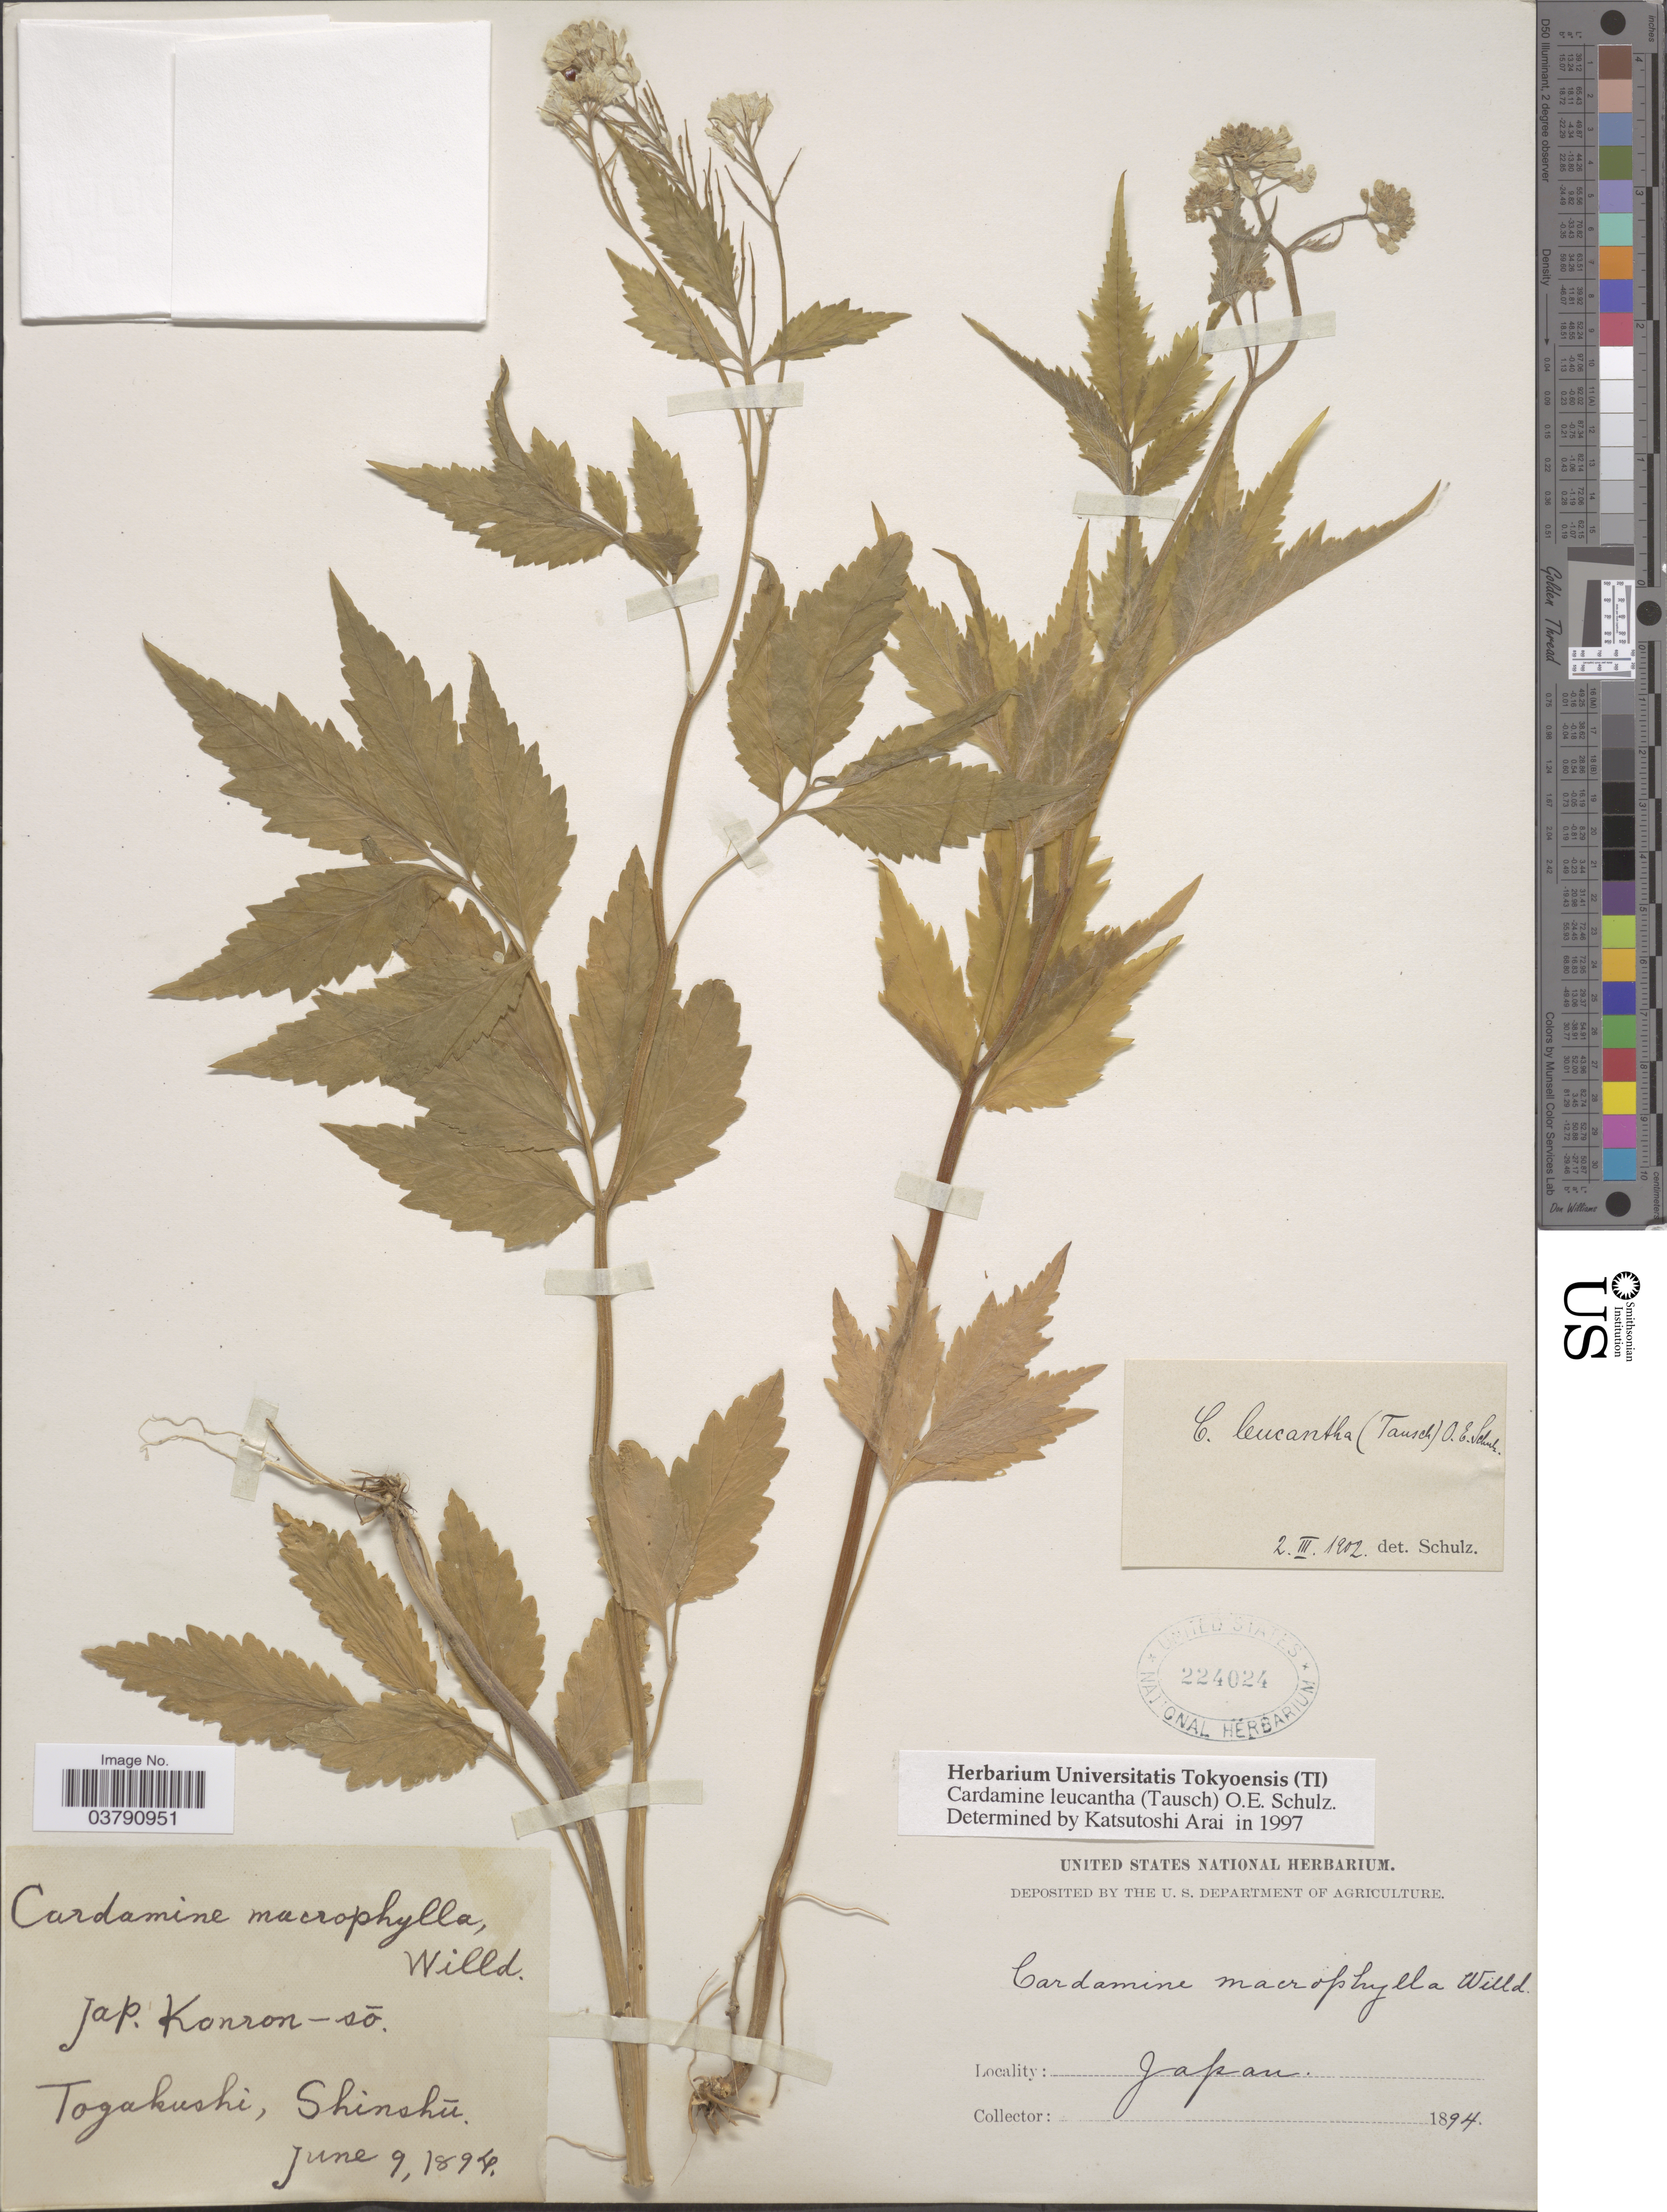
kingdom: Plantae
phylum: Tracheophyta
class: Magnoliopsida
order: Brassicales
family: Brassicaceae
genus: Cardamine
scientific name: Cardamine leucantha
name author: (Tausch) O.E. Schulz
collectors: ex herb. United States National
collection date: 1894-06-09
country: Japan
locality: Togakushi, Shinshū.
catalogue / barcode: US 224024